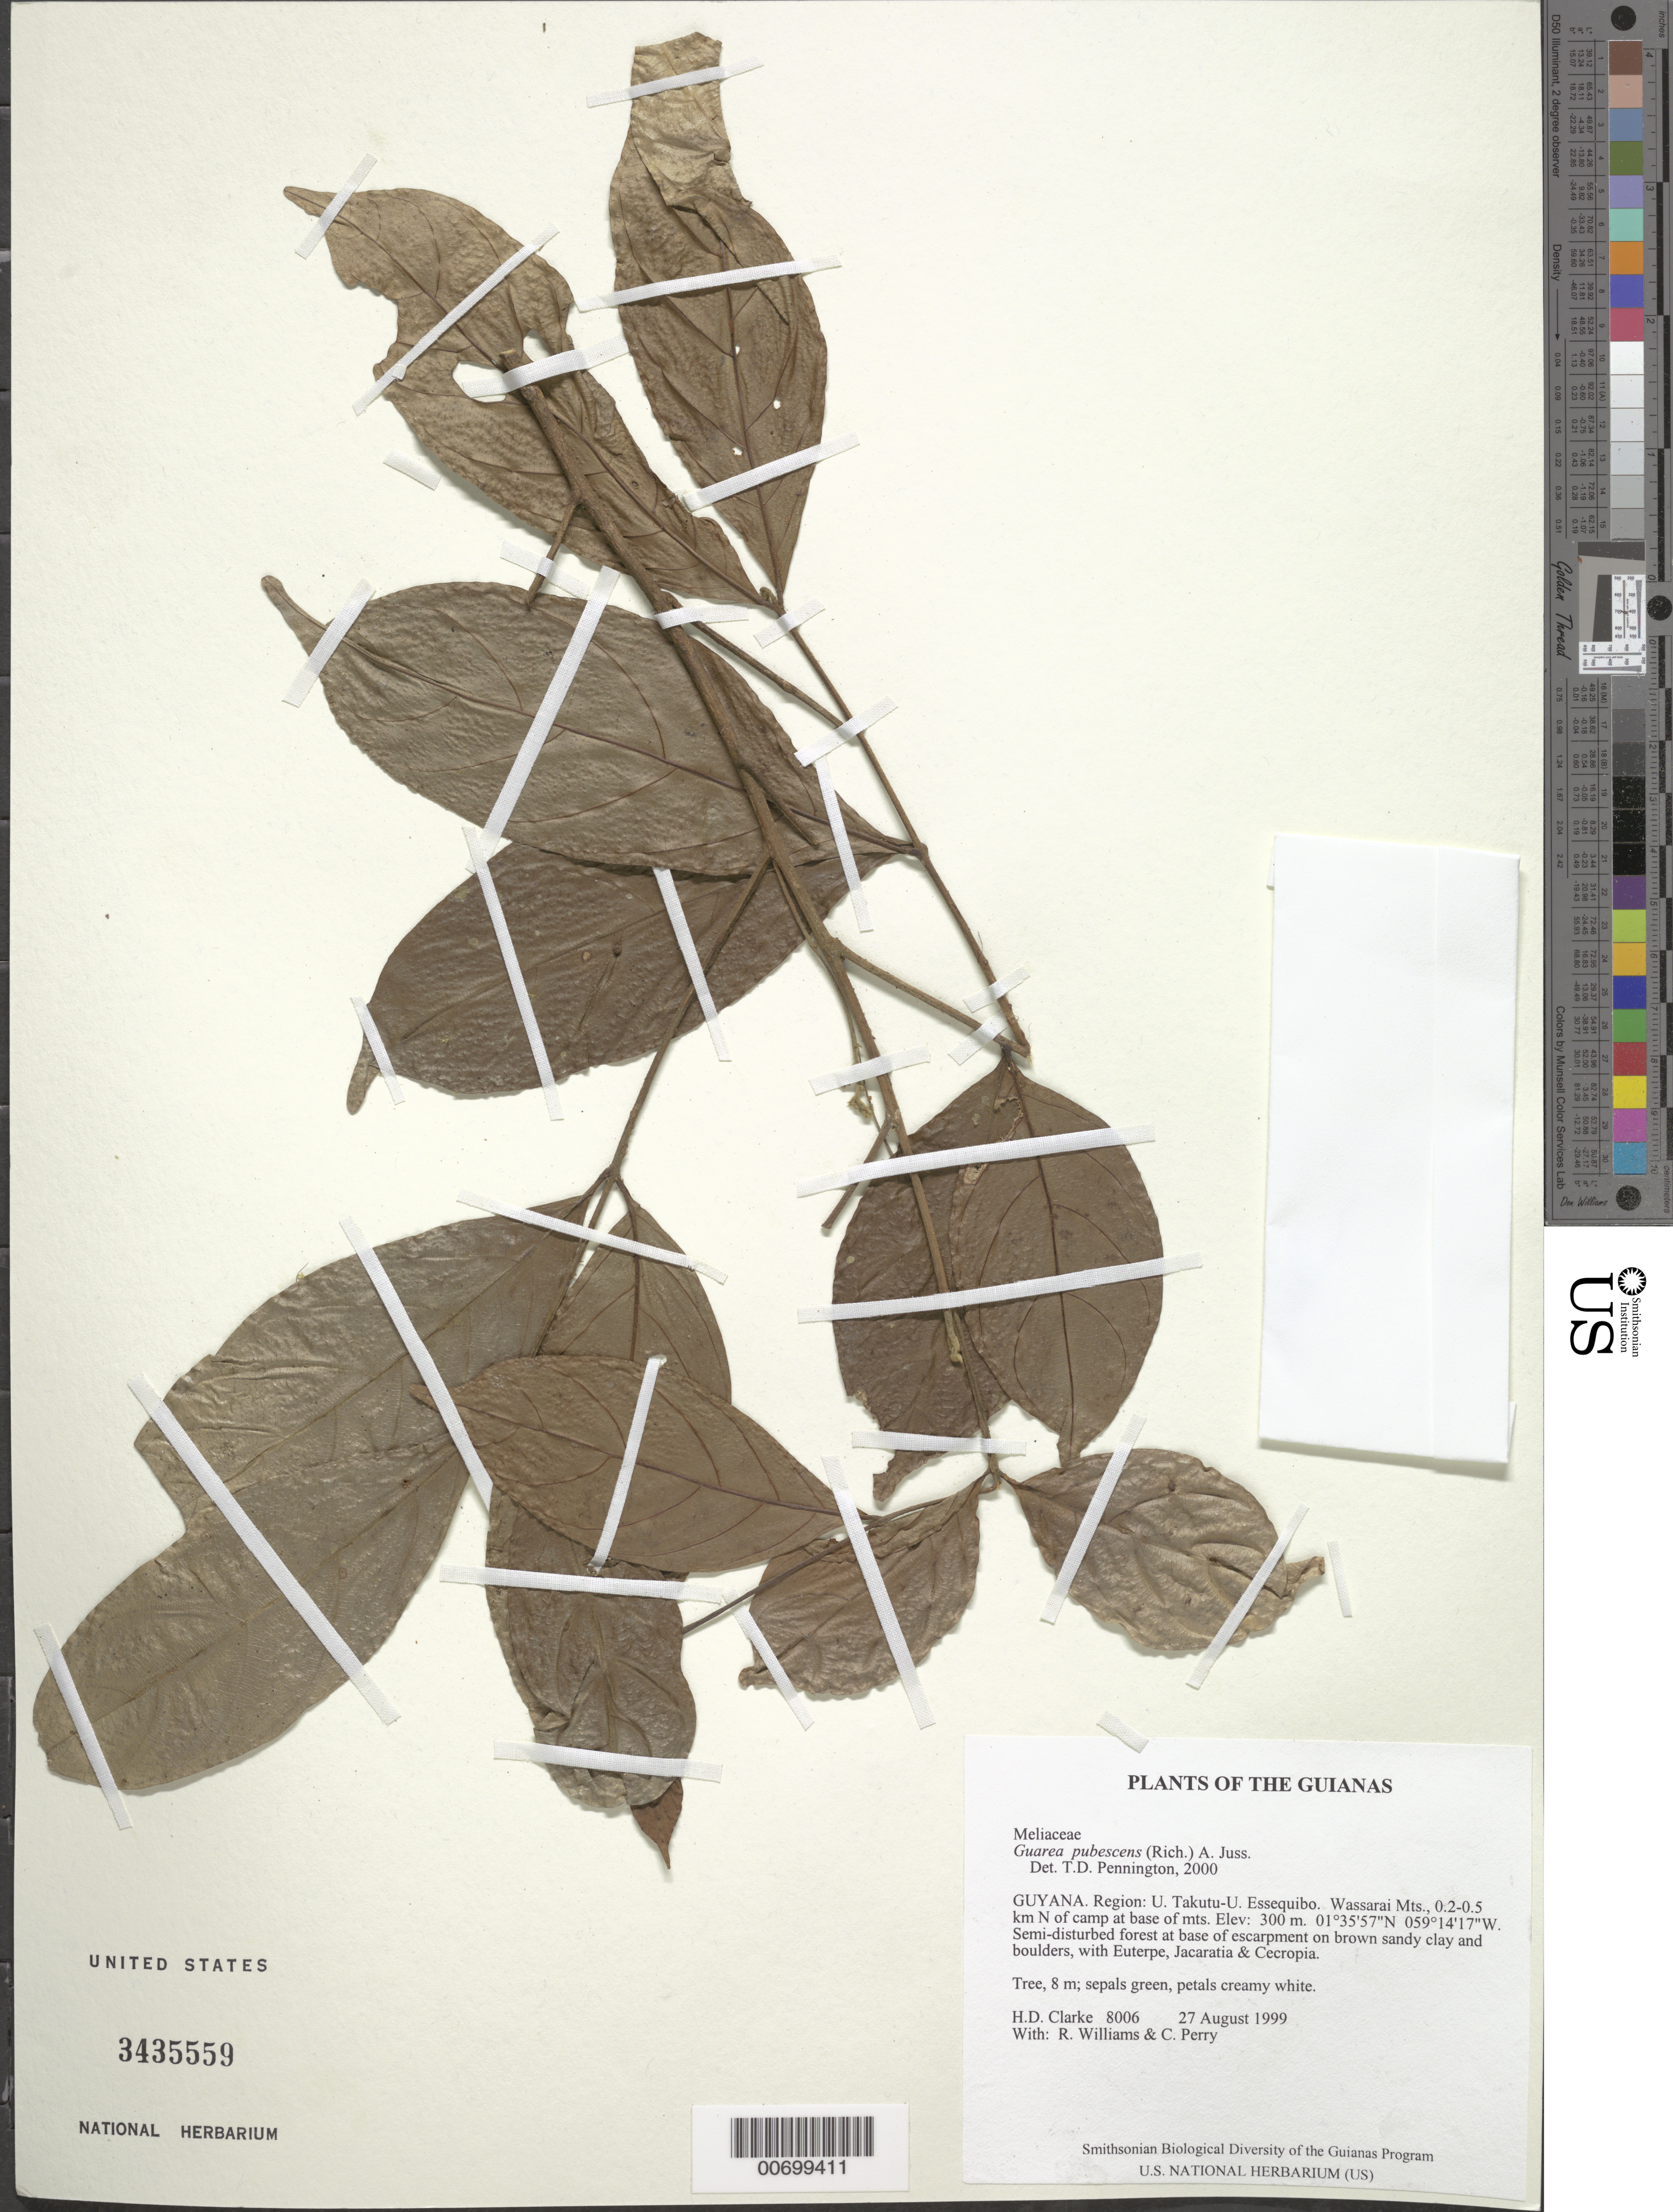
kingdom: Plantae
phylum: Tracheophyta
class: Magnoliopsida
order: Sapindales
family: Meliaceae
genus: Guarea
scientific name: Guarea pubescens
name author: (Rich.) A. Juss.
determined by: Pennington, T. D., (K)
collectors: H. D. Clarke, R. Williams & C. Perry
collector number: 8006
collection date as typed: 27 August 1999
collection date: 1999-08-27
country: Guyana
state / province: U. Takutu-U. Essequibo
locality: Wassarai Mts., 0.2-0.5 km N of camp at base of mts.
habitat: Semi-disturbed forest at base of escarpment on brown sandy clay and boulders, with Euterpe, Jacaratia & Cecropia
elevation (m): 300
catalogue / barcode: US 3435559